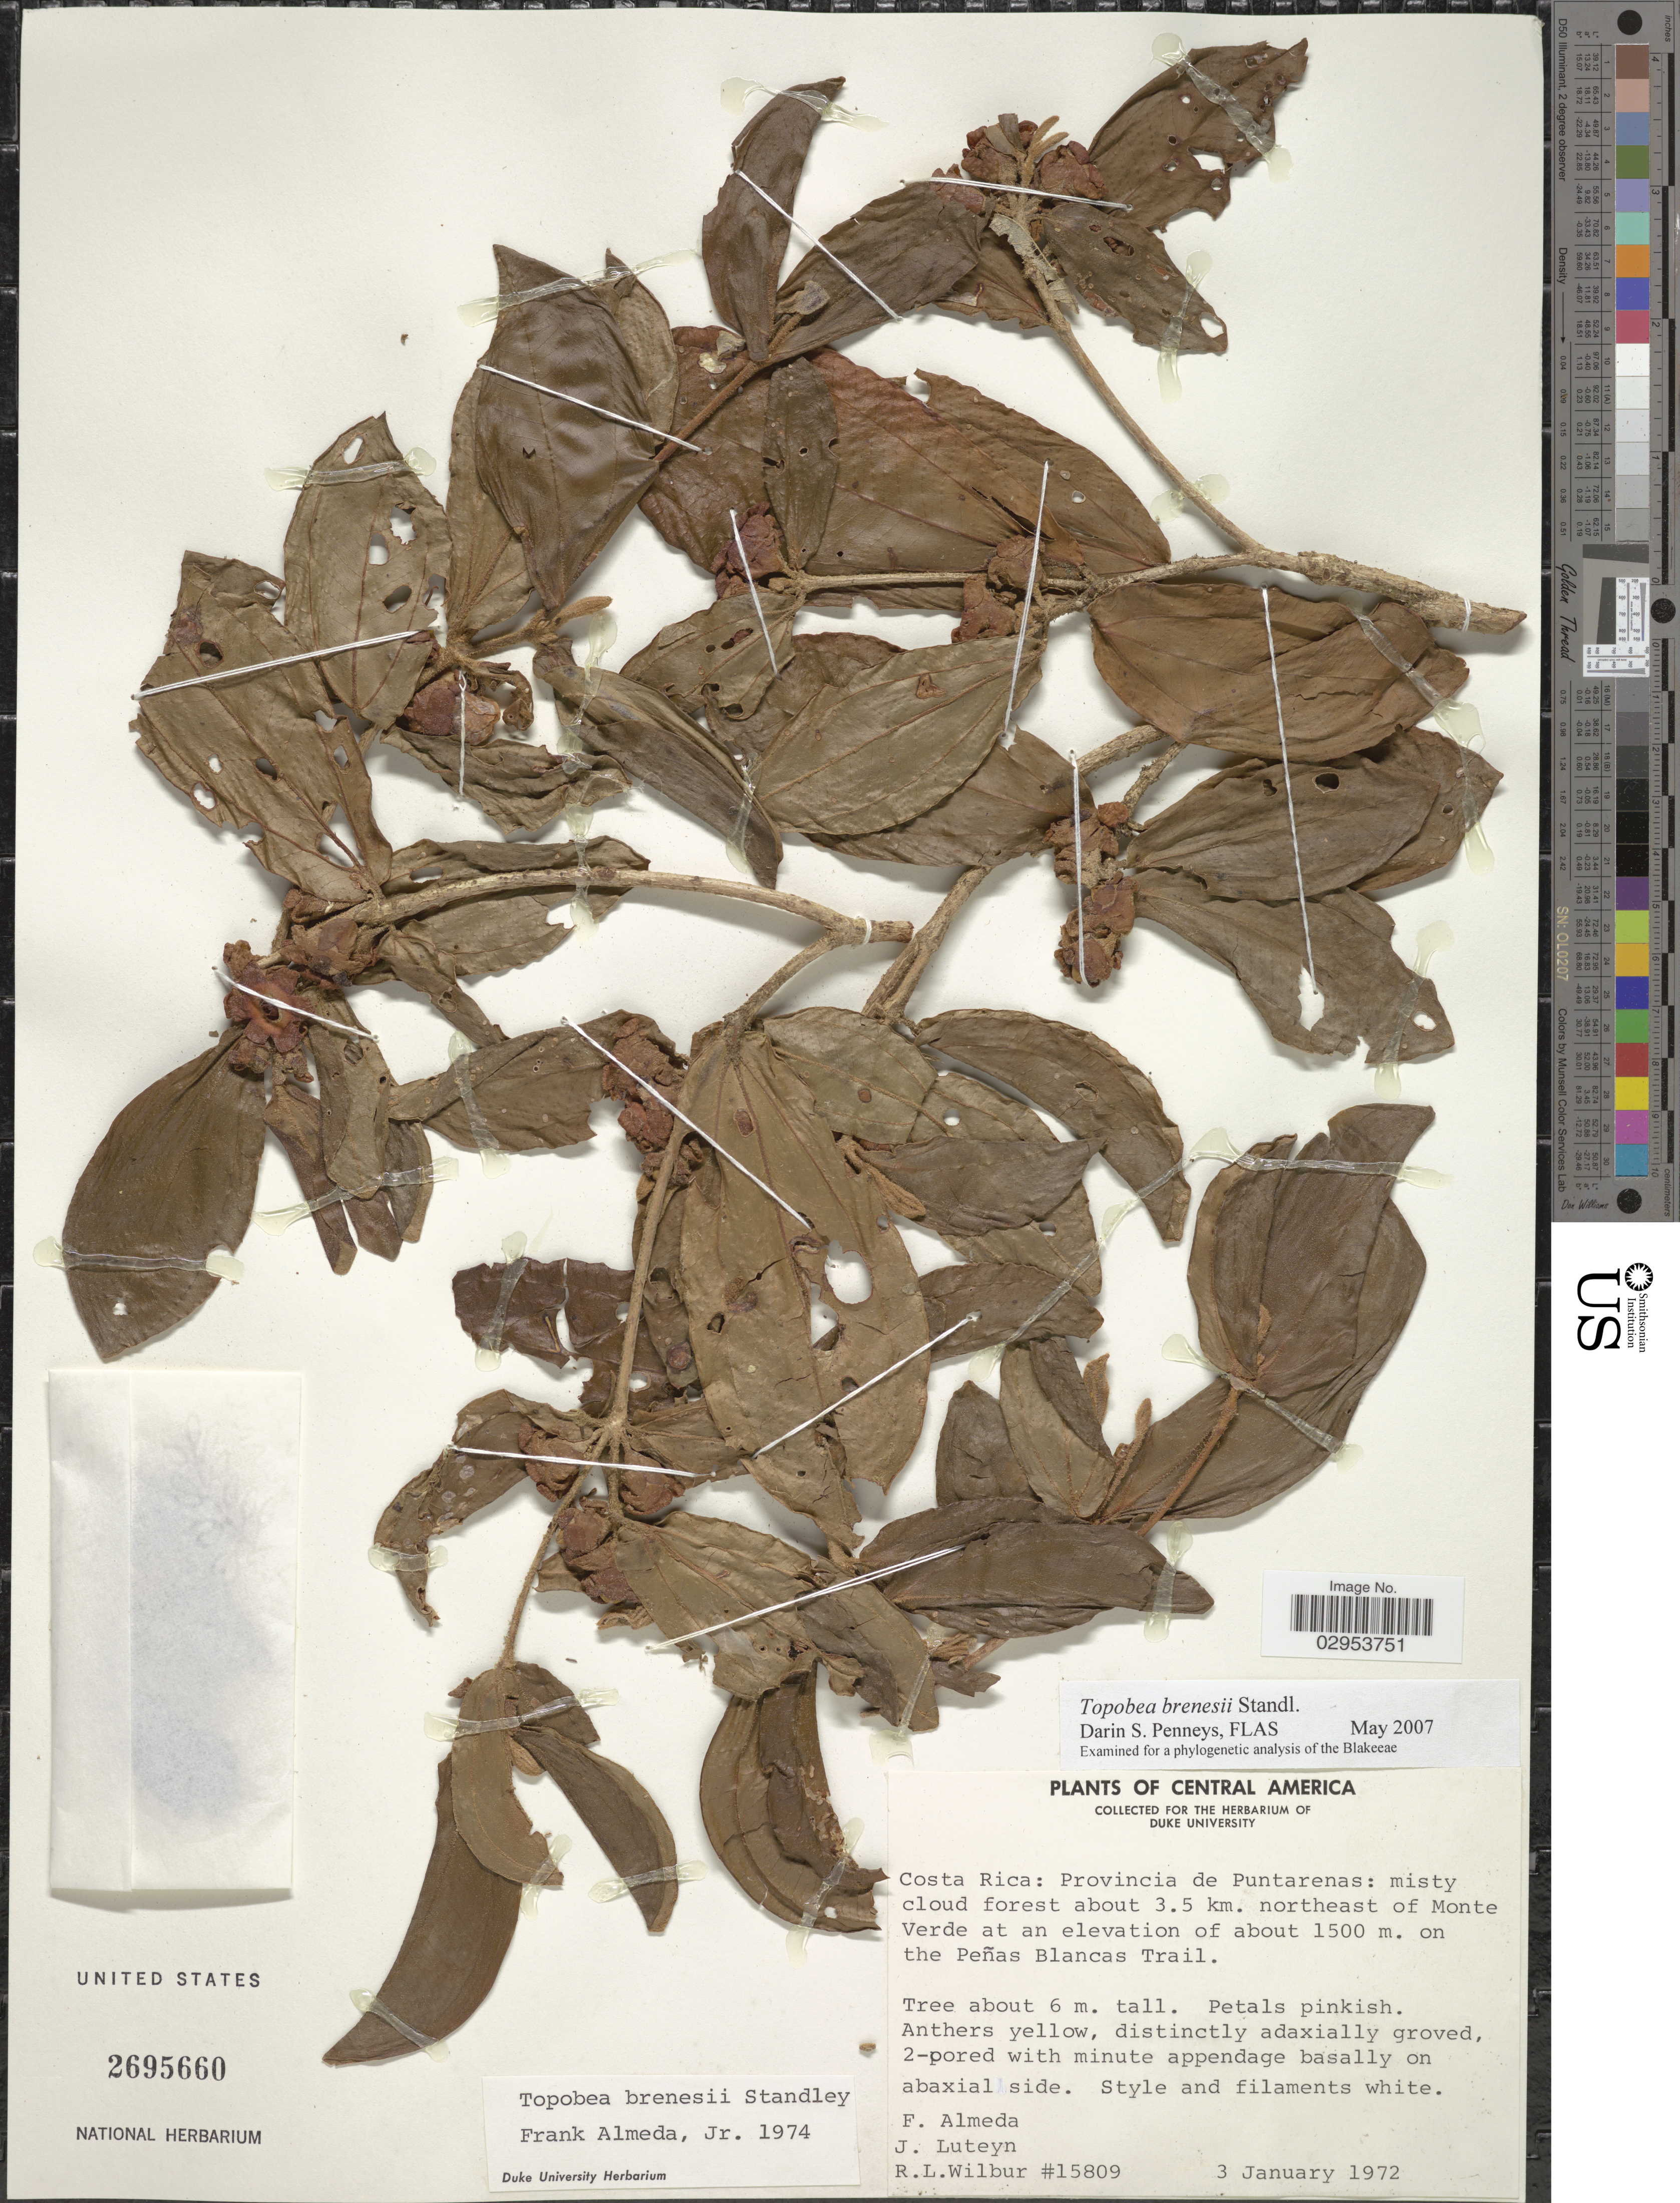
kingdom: Plantae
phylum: Tracheophyta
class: Magnoliopsida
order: Myrtales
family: Melastomataceae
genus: Topobea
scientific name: Topobea brenesii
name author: Standl.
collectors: F. Almeda, J. Luteyn & R. L. Wilbur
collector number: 15809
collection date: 1972-01-03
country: Costa Rica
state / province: Puntarenas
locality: Misty cloud forest about 3.5 km. northeast of Monte Verde, on the Peñas Blancas Trail.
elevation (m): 1500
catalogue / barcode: US 2695660